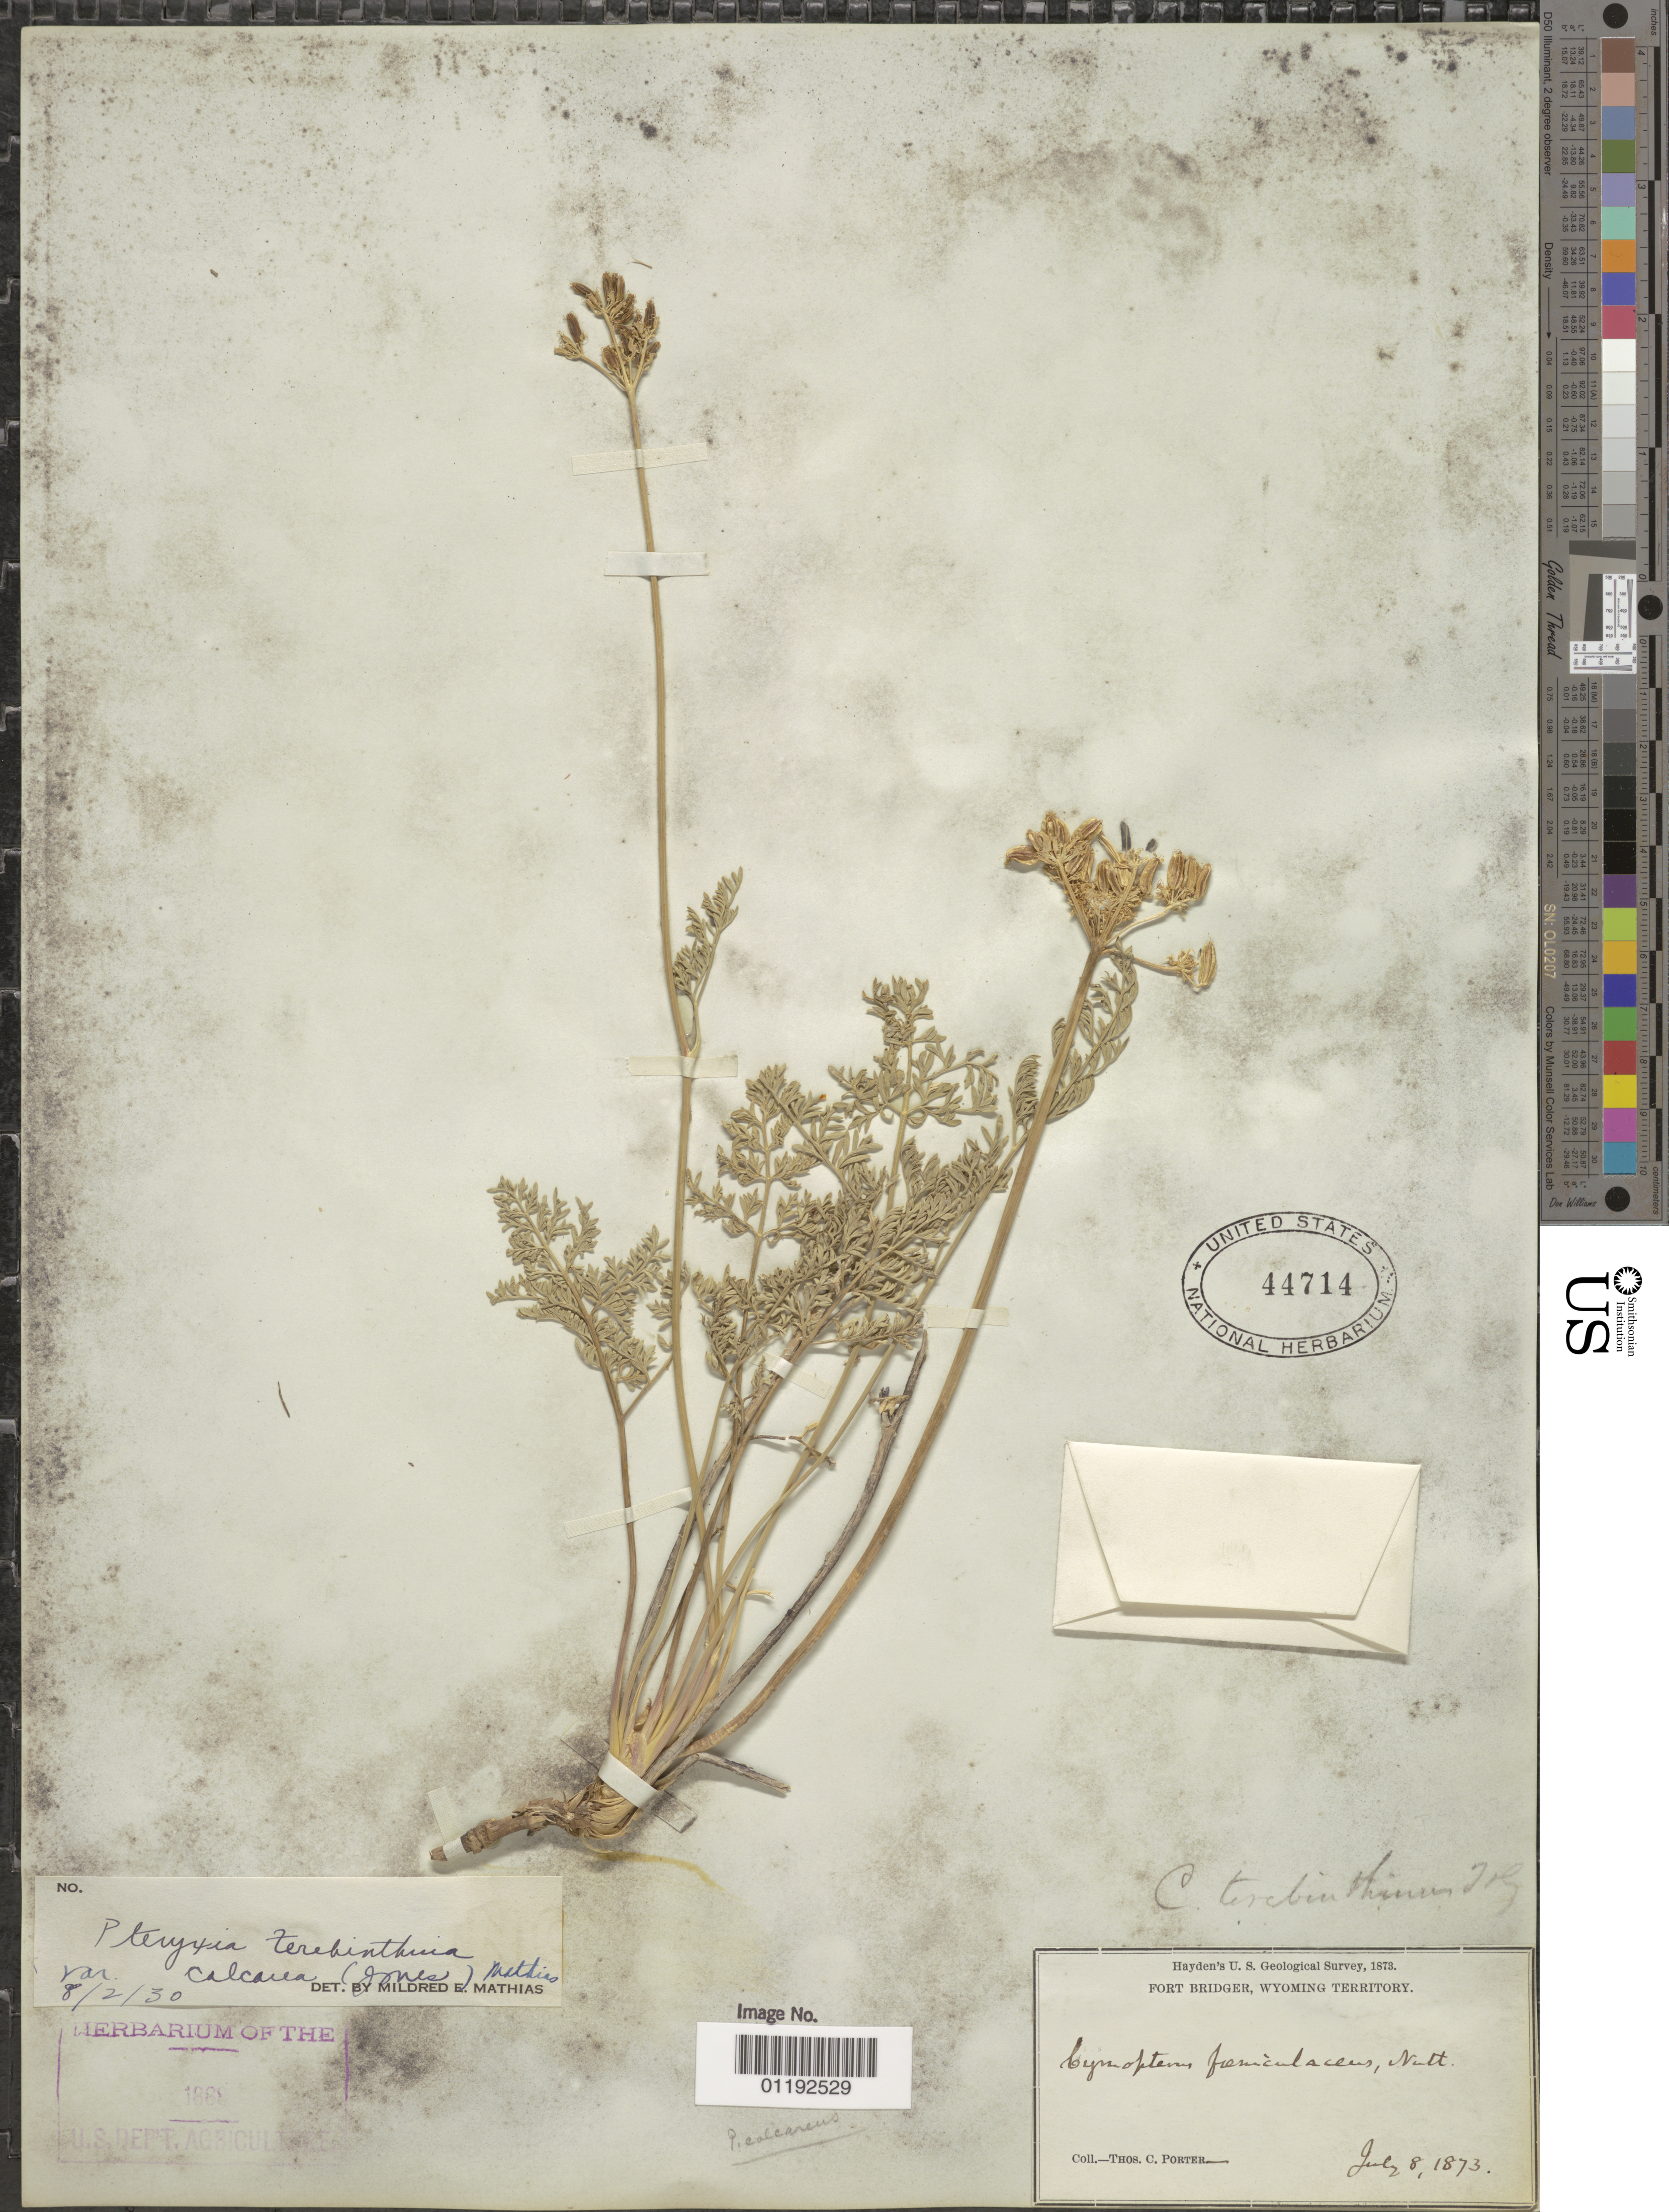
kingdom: Plantae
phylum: Tracheophyta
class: Magnoliopsida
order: Apiales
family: Apiaceae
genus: Pteryxia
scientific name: Pteryxia terebinthina var. calcarea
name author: (M.E. Jones) Mathias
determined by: Mathias, M. E.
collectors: T. C. Porter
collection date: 1873-07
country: United States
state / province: Wyoming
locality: Fort Bridger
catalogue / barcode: US 44714